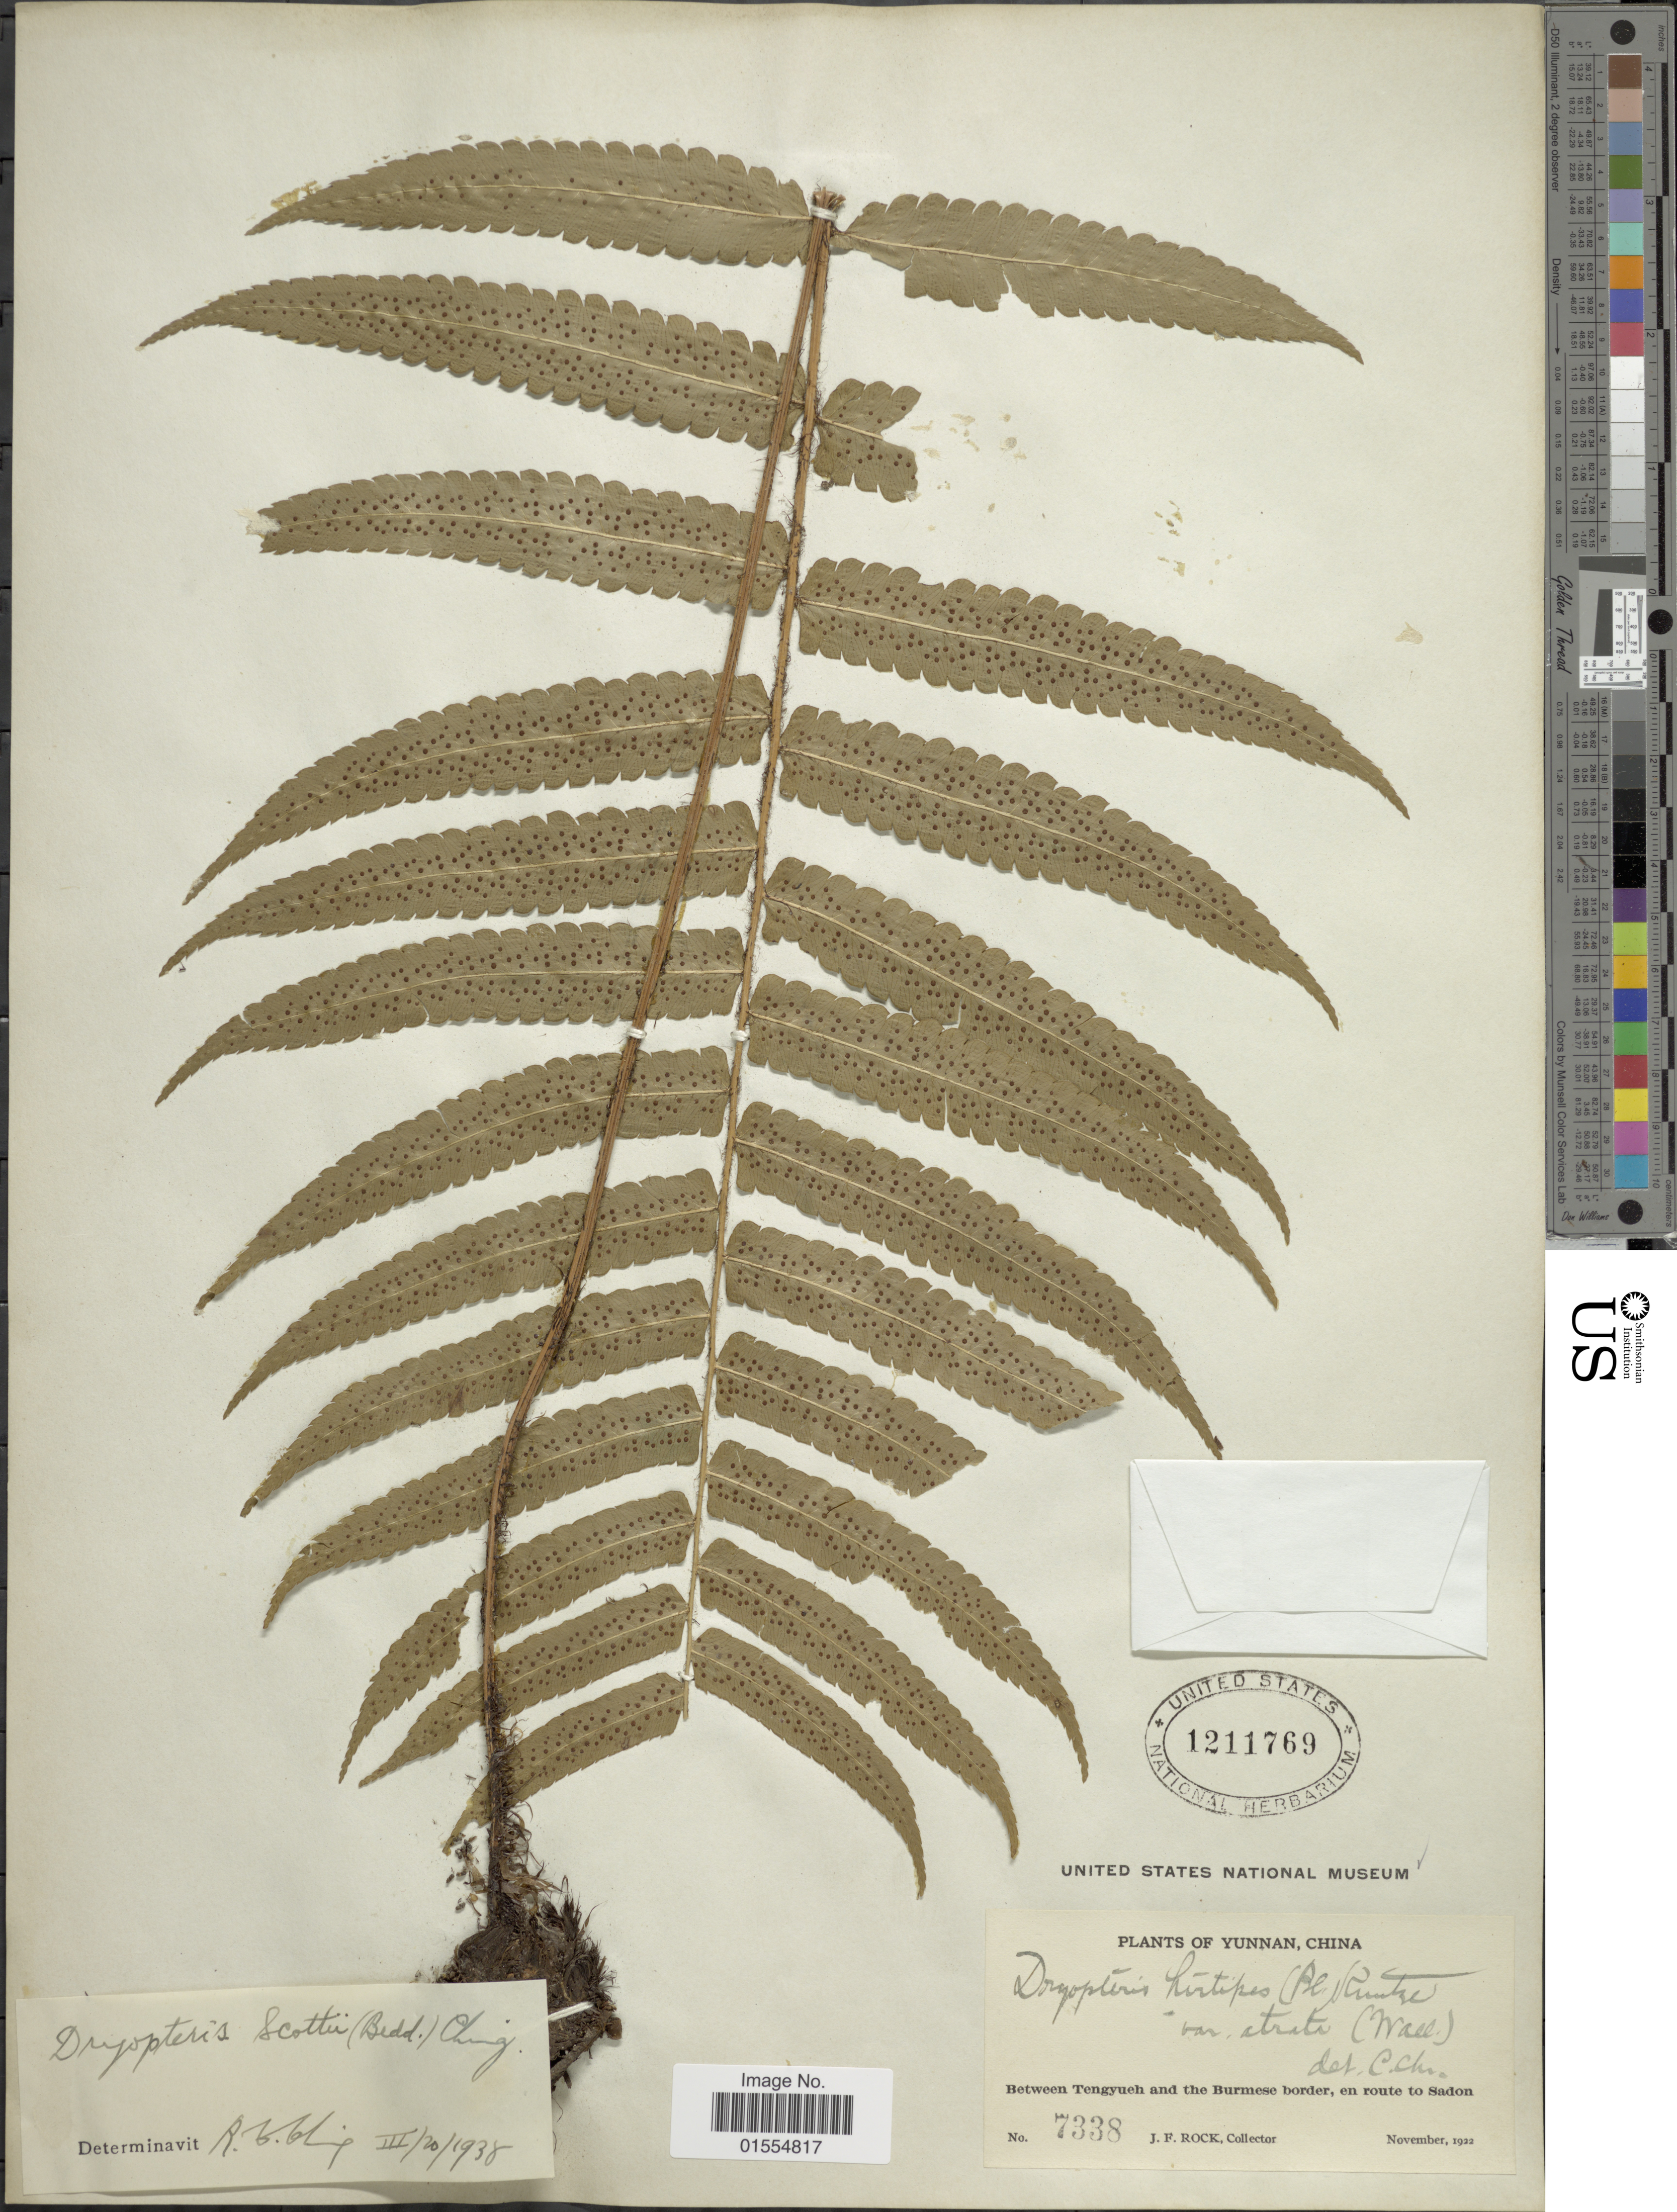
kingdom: Plantae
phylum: Tracheophyta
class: Polypodiopsida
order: Polypodiales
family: Dryopteridaceae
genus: Dryopteris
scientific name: Dryopteris scottii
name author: (Bedd.) Ching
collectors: J. Rock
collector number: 7338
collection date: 1922-11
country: China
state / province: Yunnan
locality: Yunnan, China, between Tengyueh and the Burmese border, en route Sadon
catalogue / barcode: US 1211769